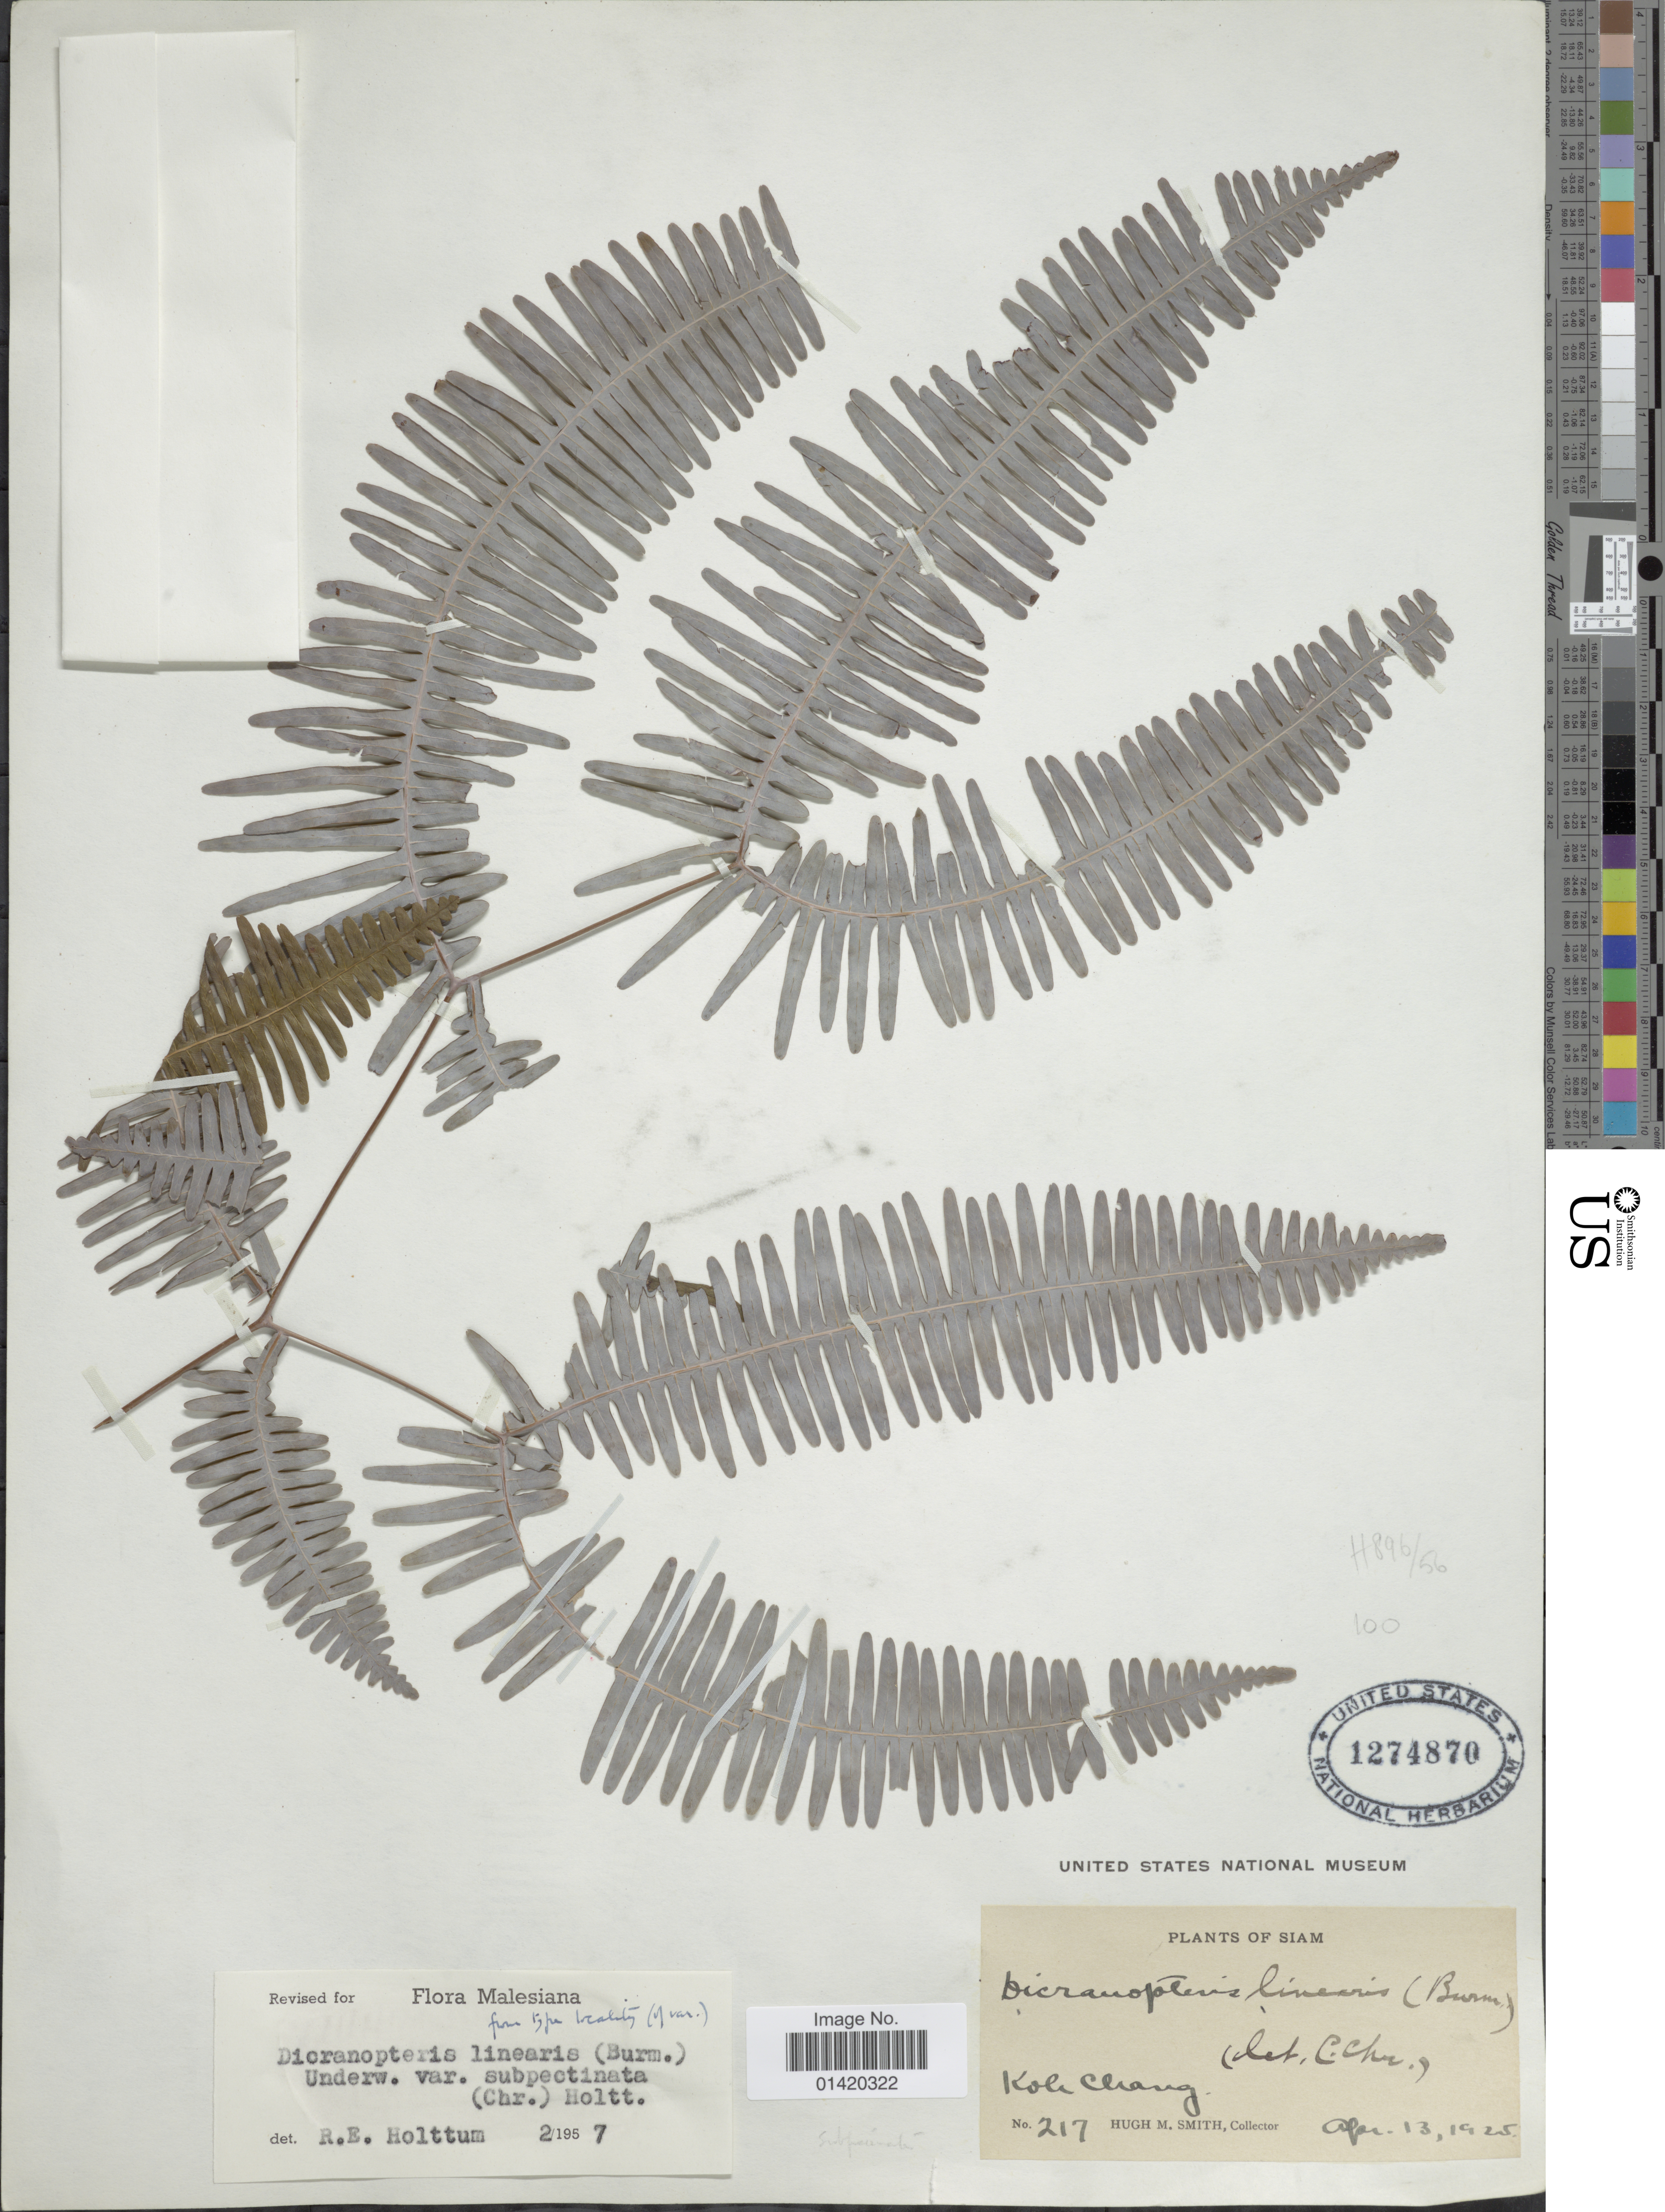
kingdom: Plantae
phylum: Tracheophyta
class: Polypodiopsida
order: Gleicheniales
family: Gleicheniaceae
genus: Dicranopteris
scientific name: Dicranopteris linearis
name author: (Burm. f.) Underw.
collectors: H. M. Smith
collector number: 217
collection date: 1925-04-13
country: Thailand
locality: Siam, Koh Chang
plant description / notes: Corrected "Koli Chang" to Koh Chang.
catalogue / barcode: US 1274870